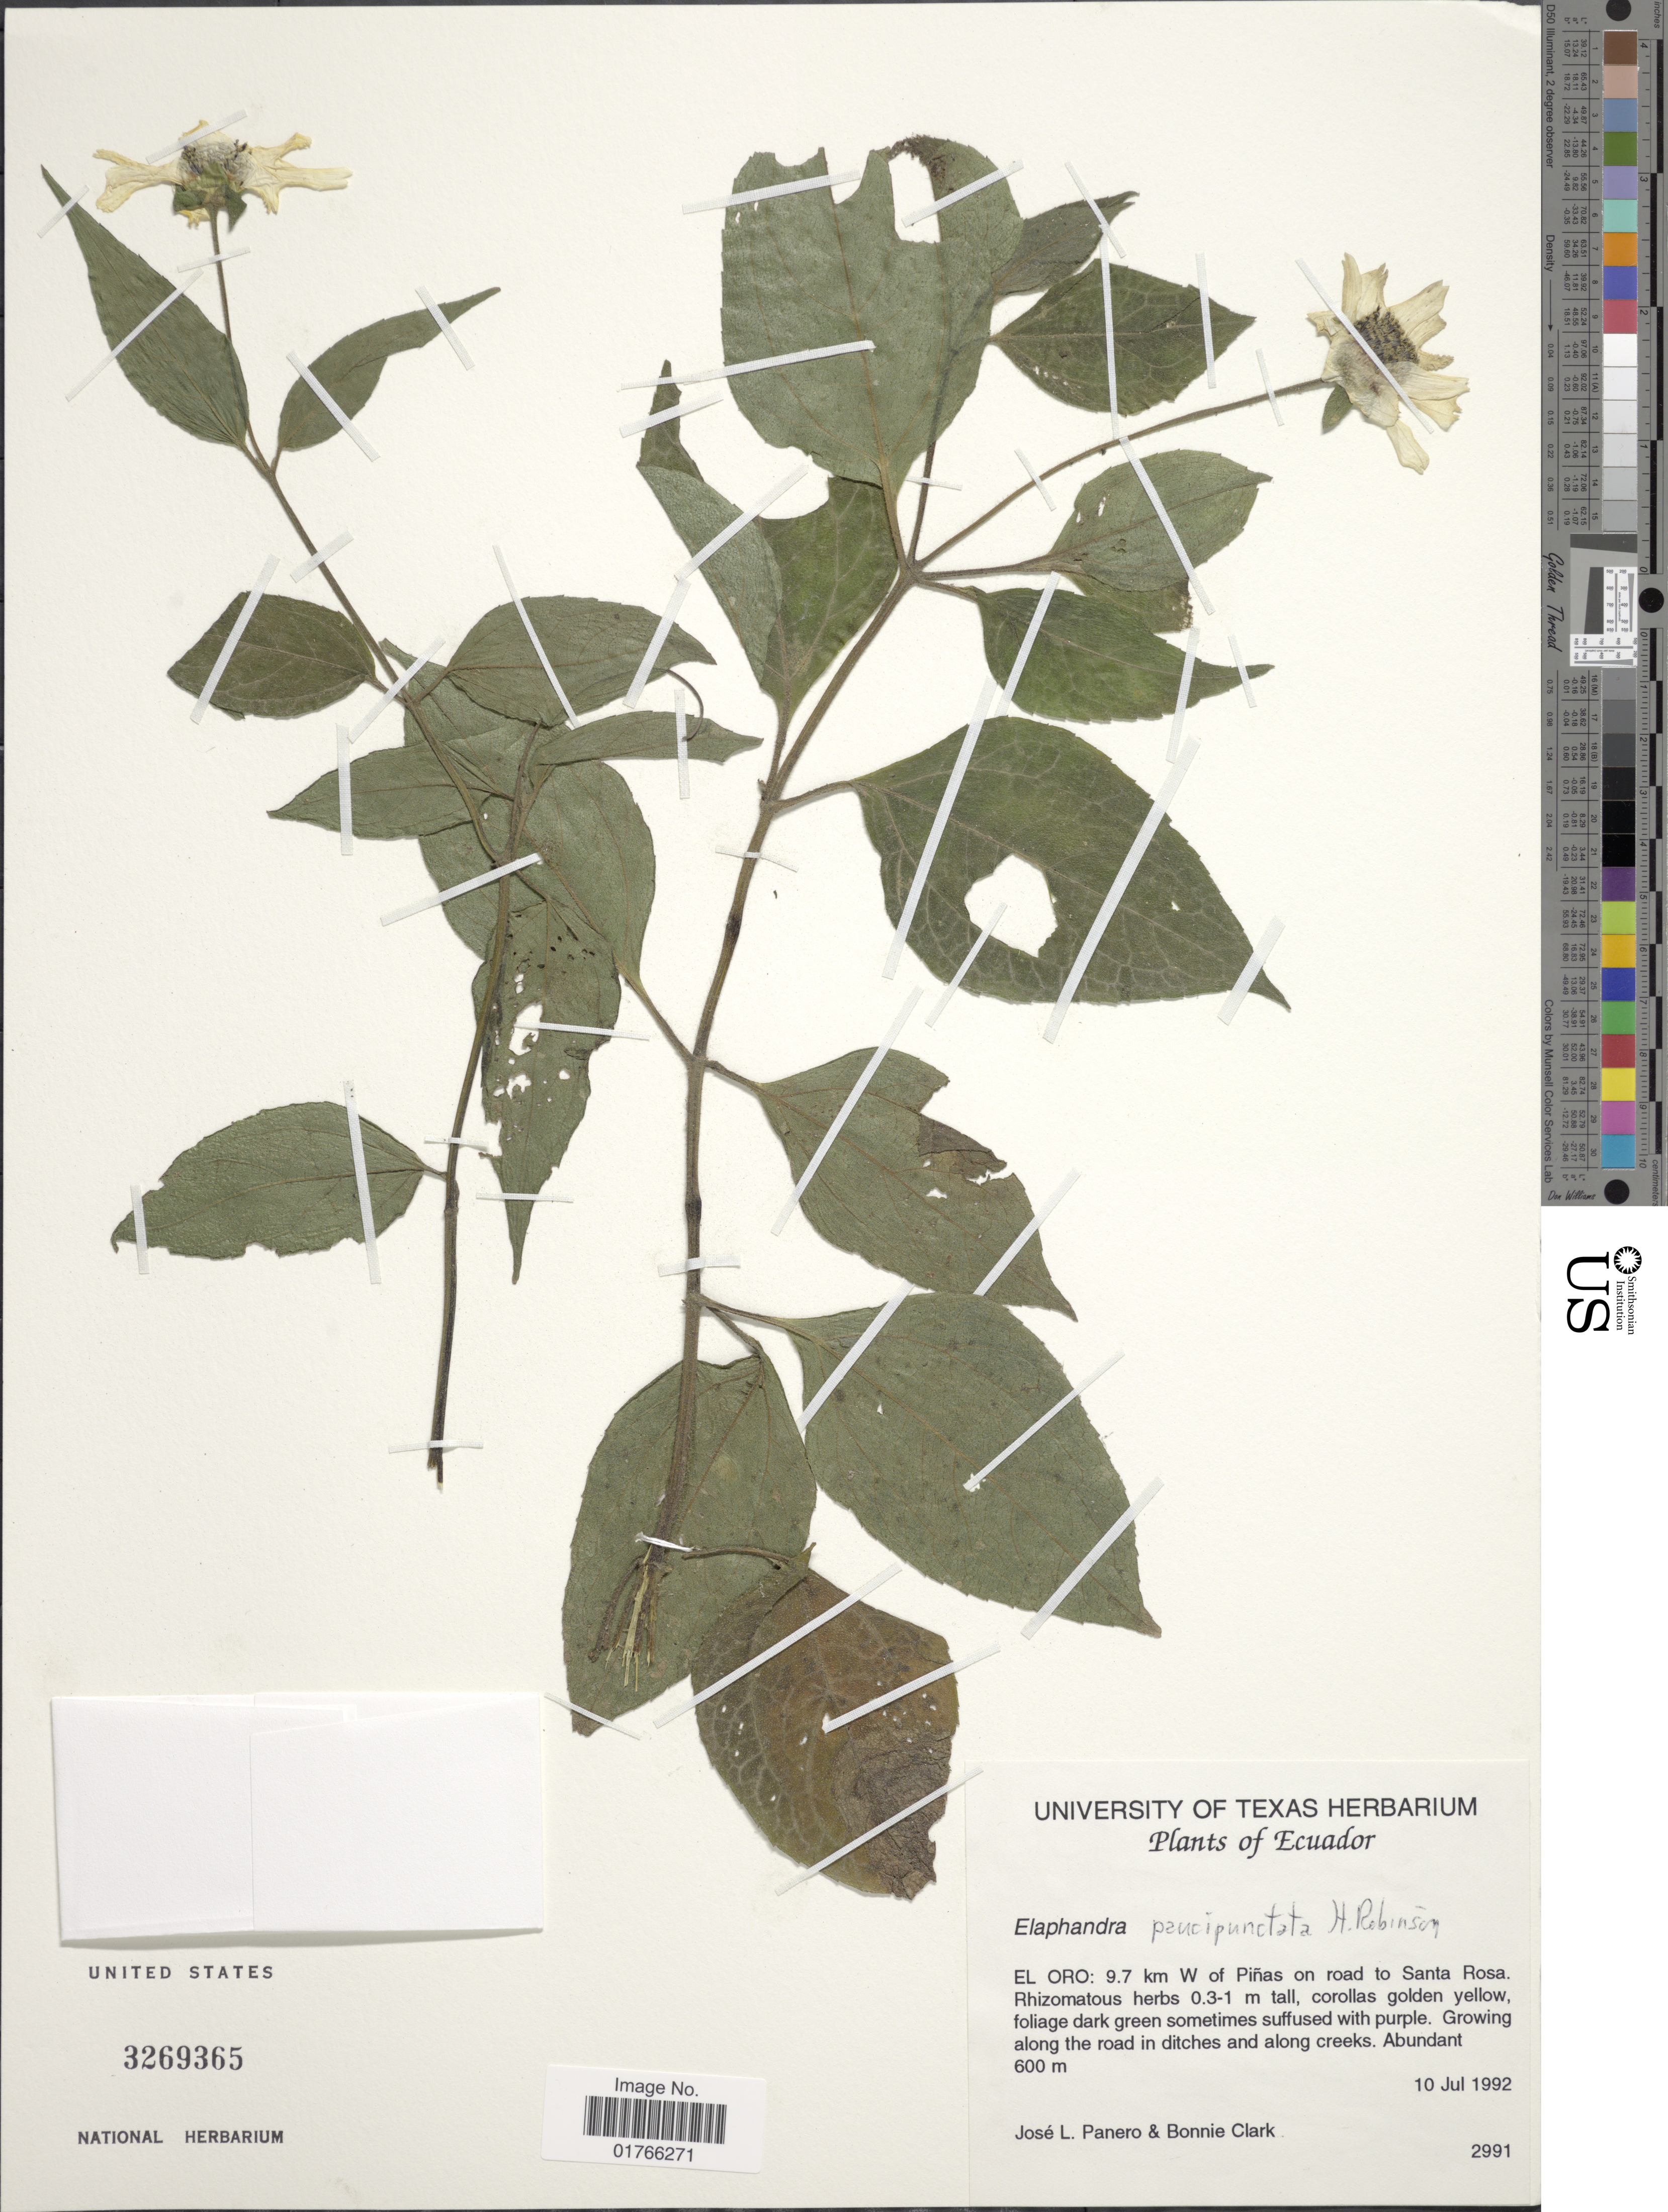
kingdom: Plantae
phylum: Tracheophyta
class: Magnoliopsida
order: Asterales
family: Asteraceae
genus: Elaphandra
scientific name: Elaphandra paucipunctata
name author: H. Rob.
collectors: J. L. Panero & B. Clark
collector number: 2991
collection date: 1992-07-10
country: Ecuador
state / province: El Oro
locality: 9.7 km W of Pinas on road to Santa Rosa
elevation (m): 600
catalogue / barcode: US 3269365